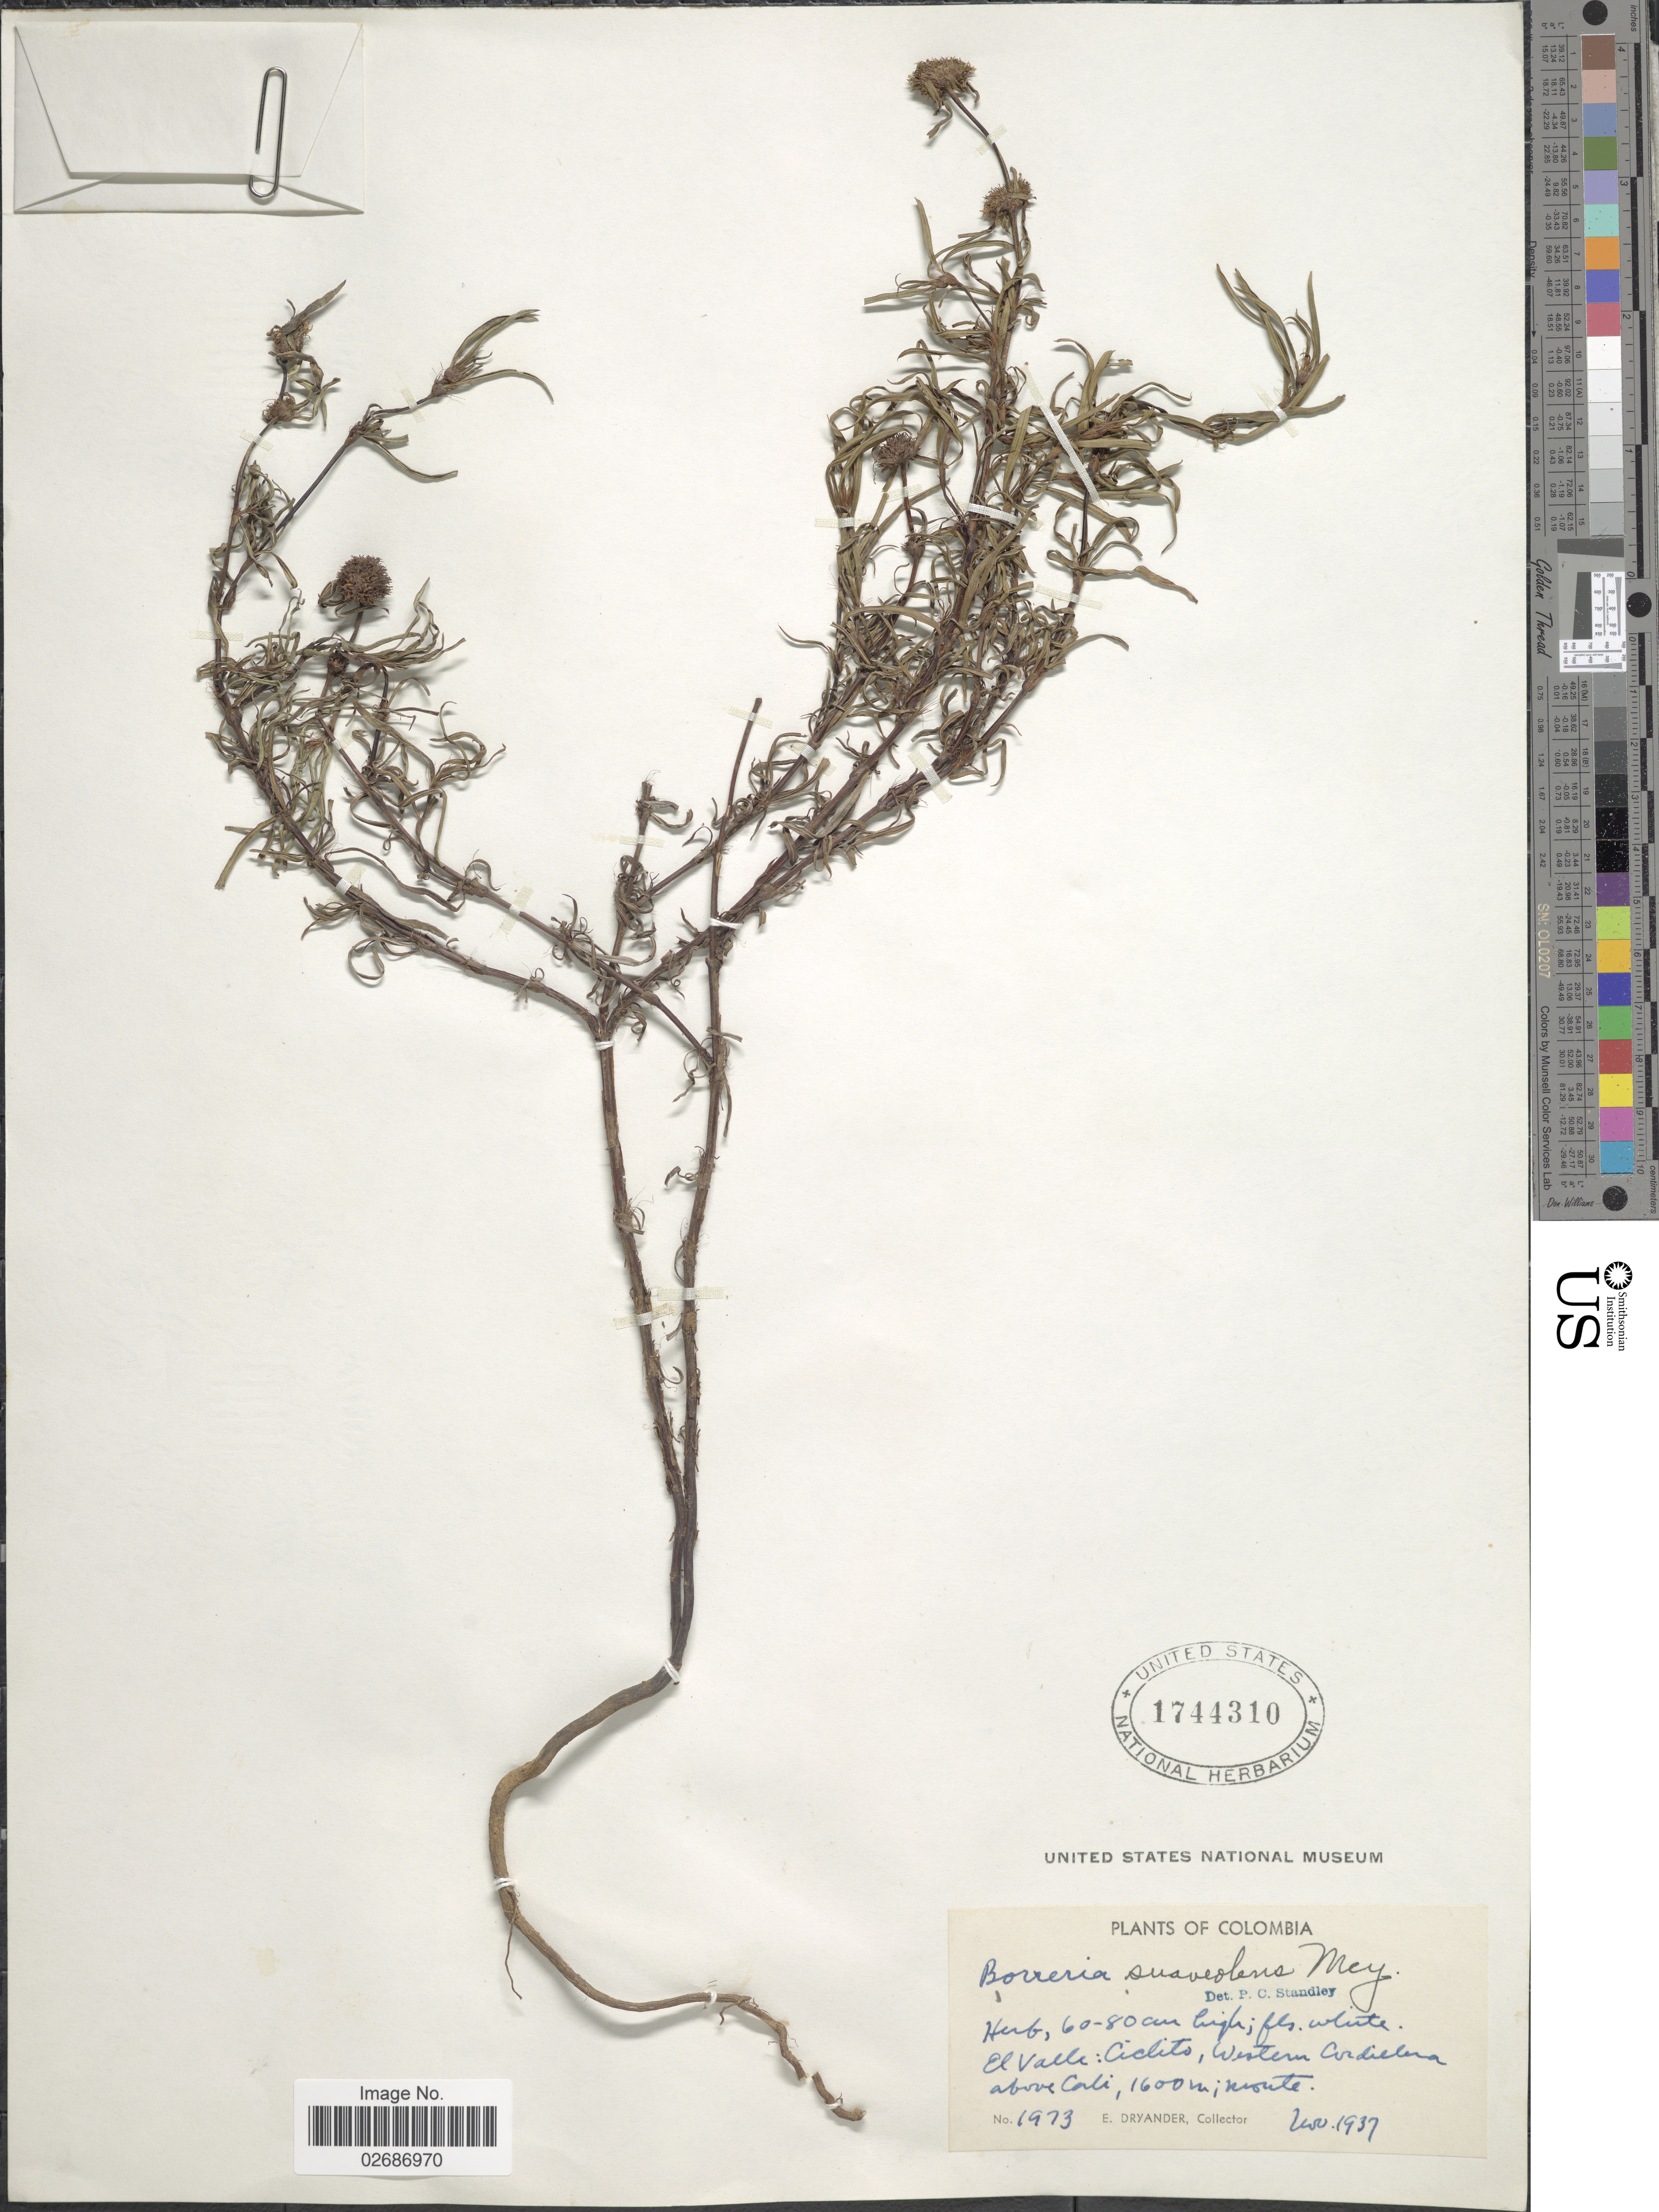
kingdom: Plantae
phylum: Tracheophyta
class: Magnoliopsida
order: Gentianales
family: Rubiaceae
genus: Borreria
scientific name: Borreria suaveolens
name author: G. Mey.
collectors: E. Dryander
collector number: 1973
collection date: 1937-11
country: Colombia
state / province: Valle del Cauca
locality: El Valle: Ciclito, Western Cordillera above Cali, Monte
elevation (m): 1600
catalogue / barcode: US 1744310